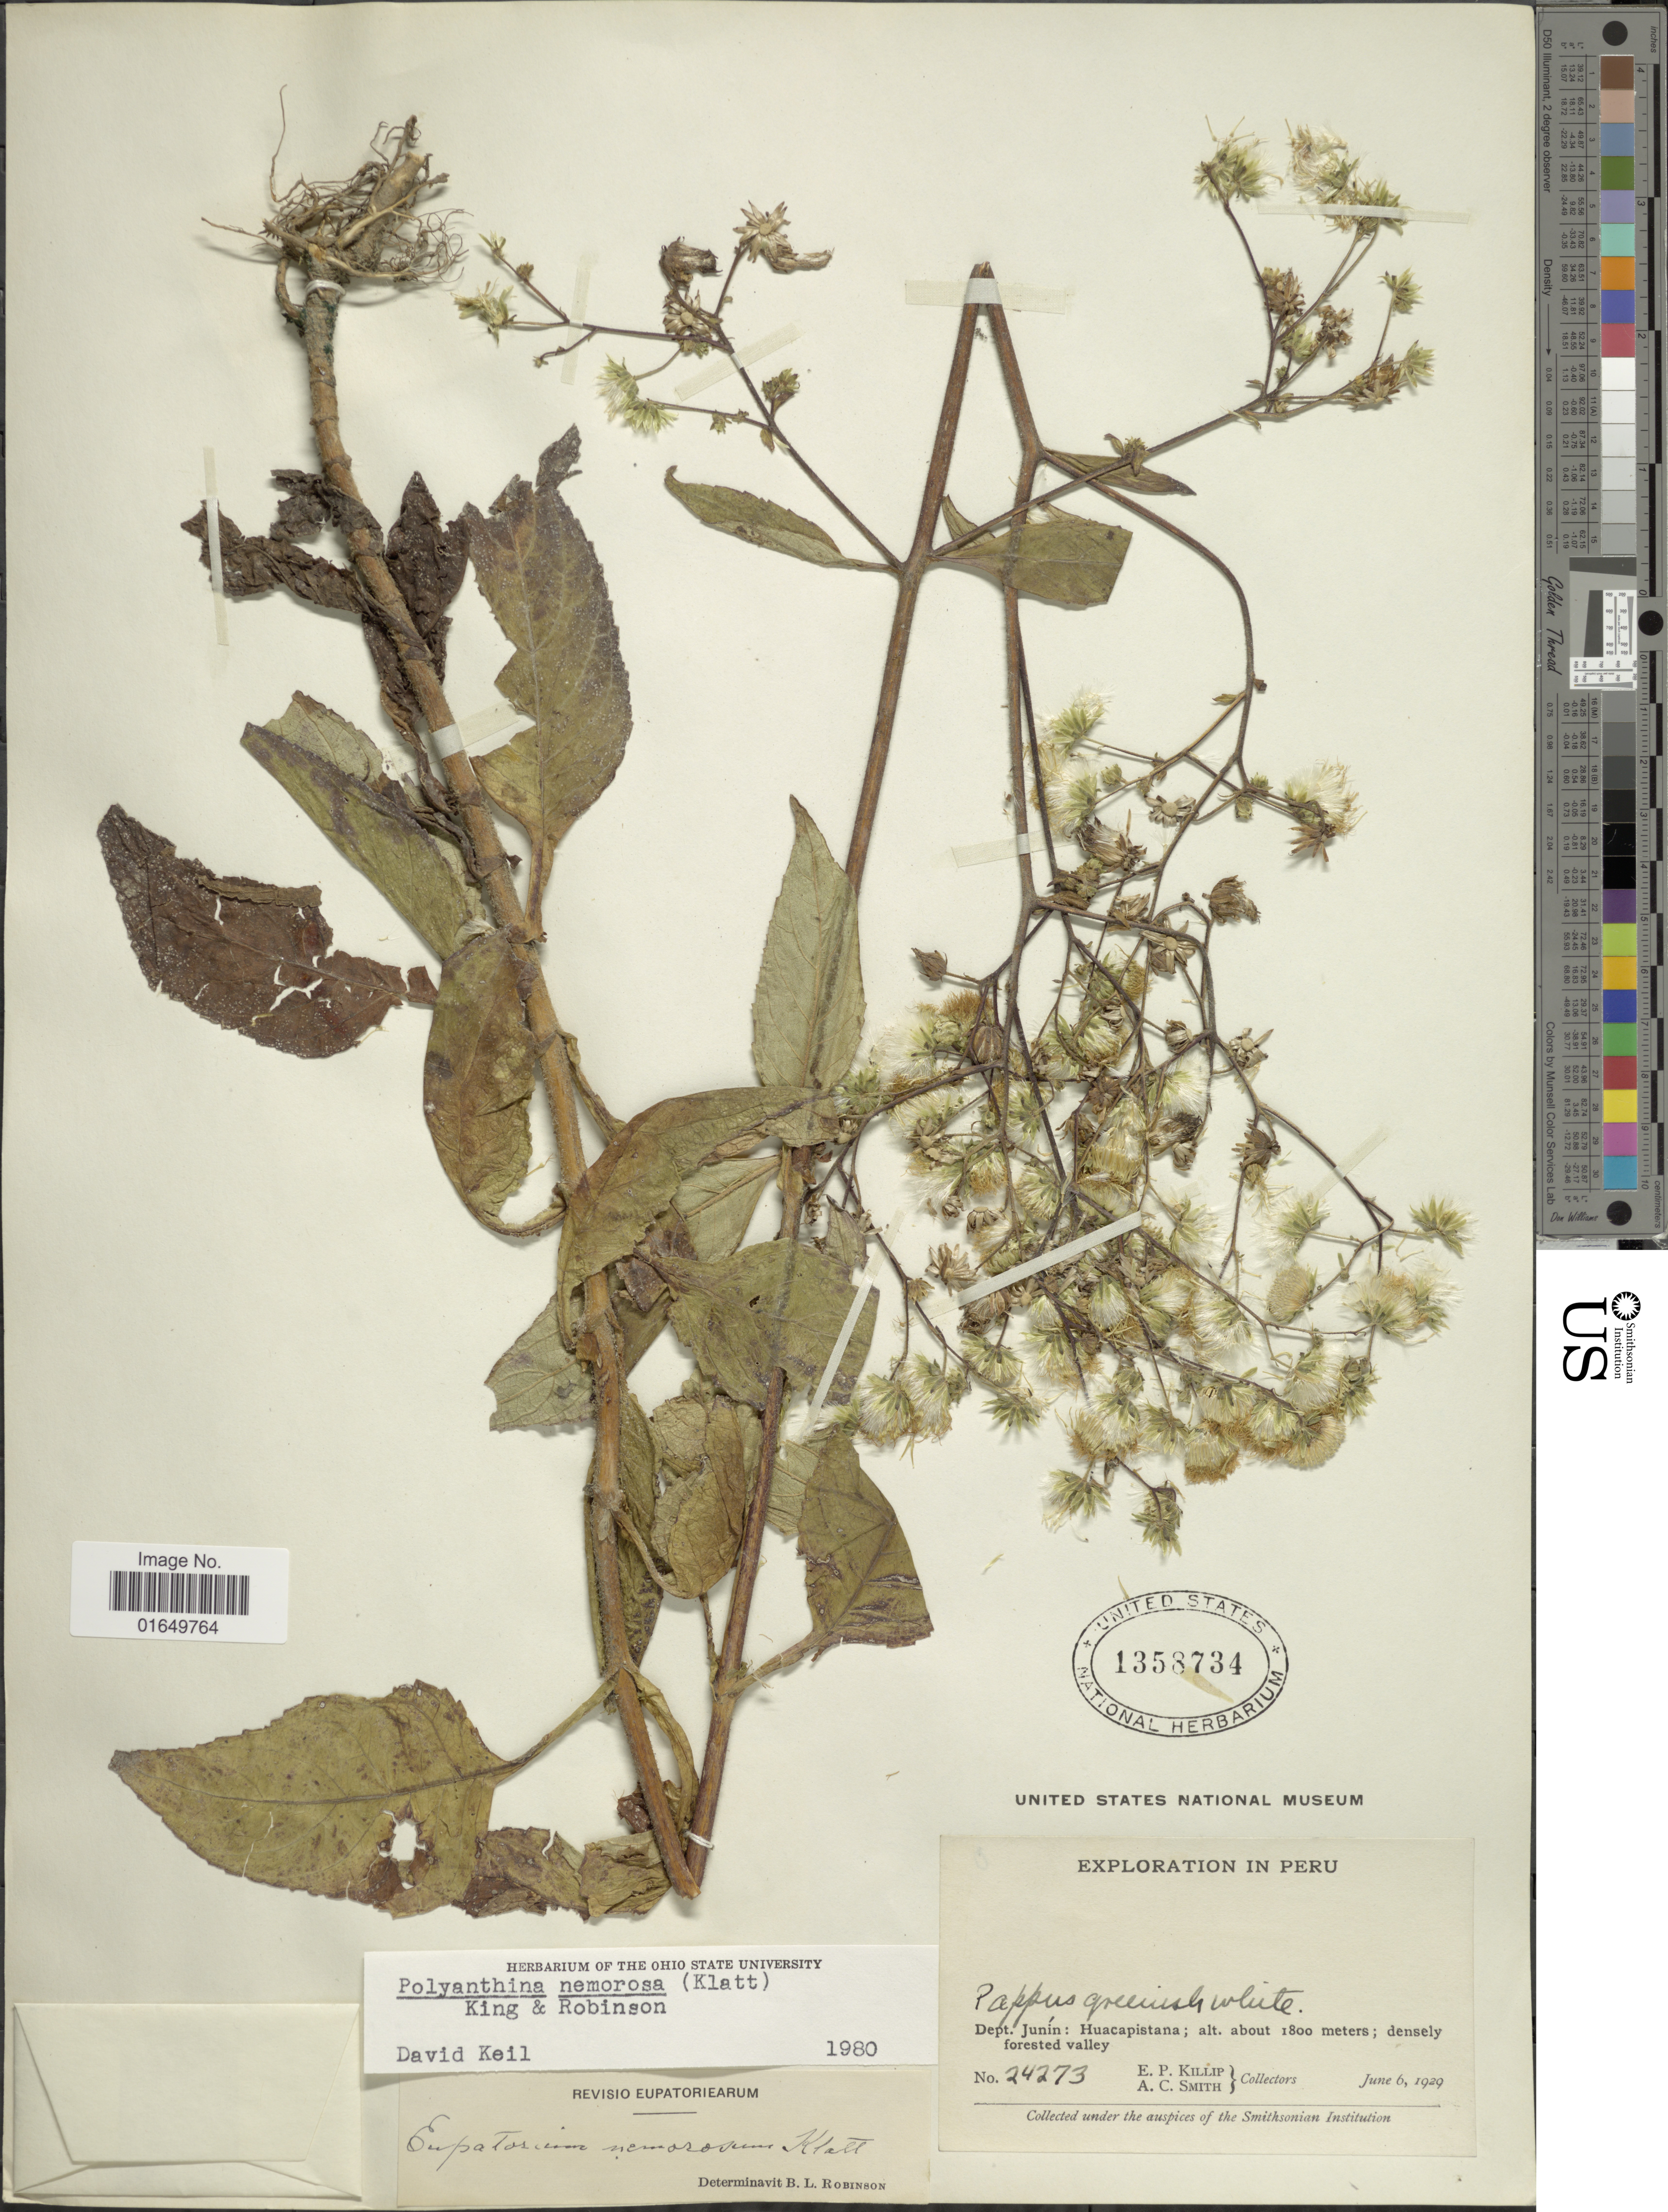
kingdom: Plantae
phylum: Tracheophyta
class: Magnoliopsida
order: Asterales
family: Asteraceae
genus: Polyanthina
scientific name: Polyanthina nemorosa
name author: (Klatt) R.M. King & H. Rob.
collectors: E. P. Killip & A. C. Smith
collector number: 24273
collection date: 1929-06-06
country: Peru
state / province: Junín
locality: Huacapistana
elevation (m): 1800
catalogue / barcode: US 1358734